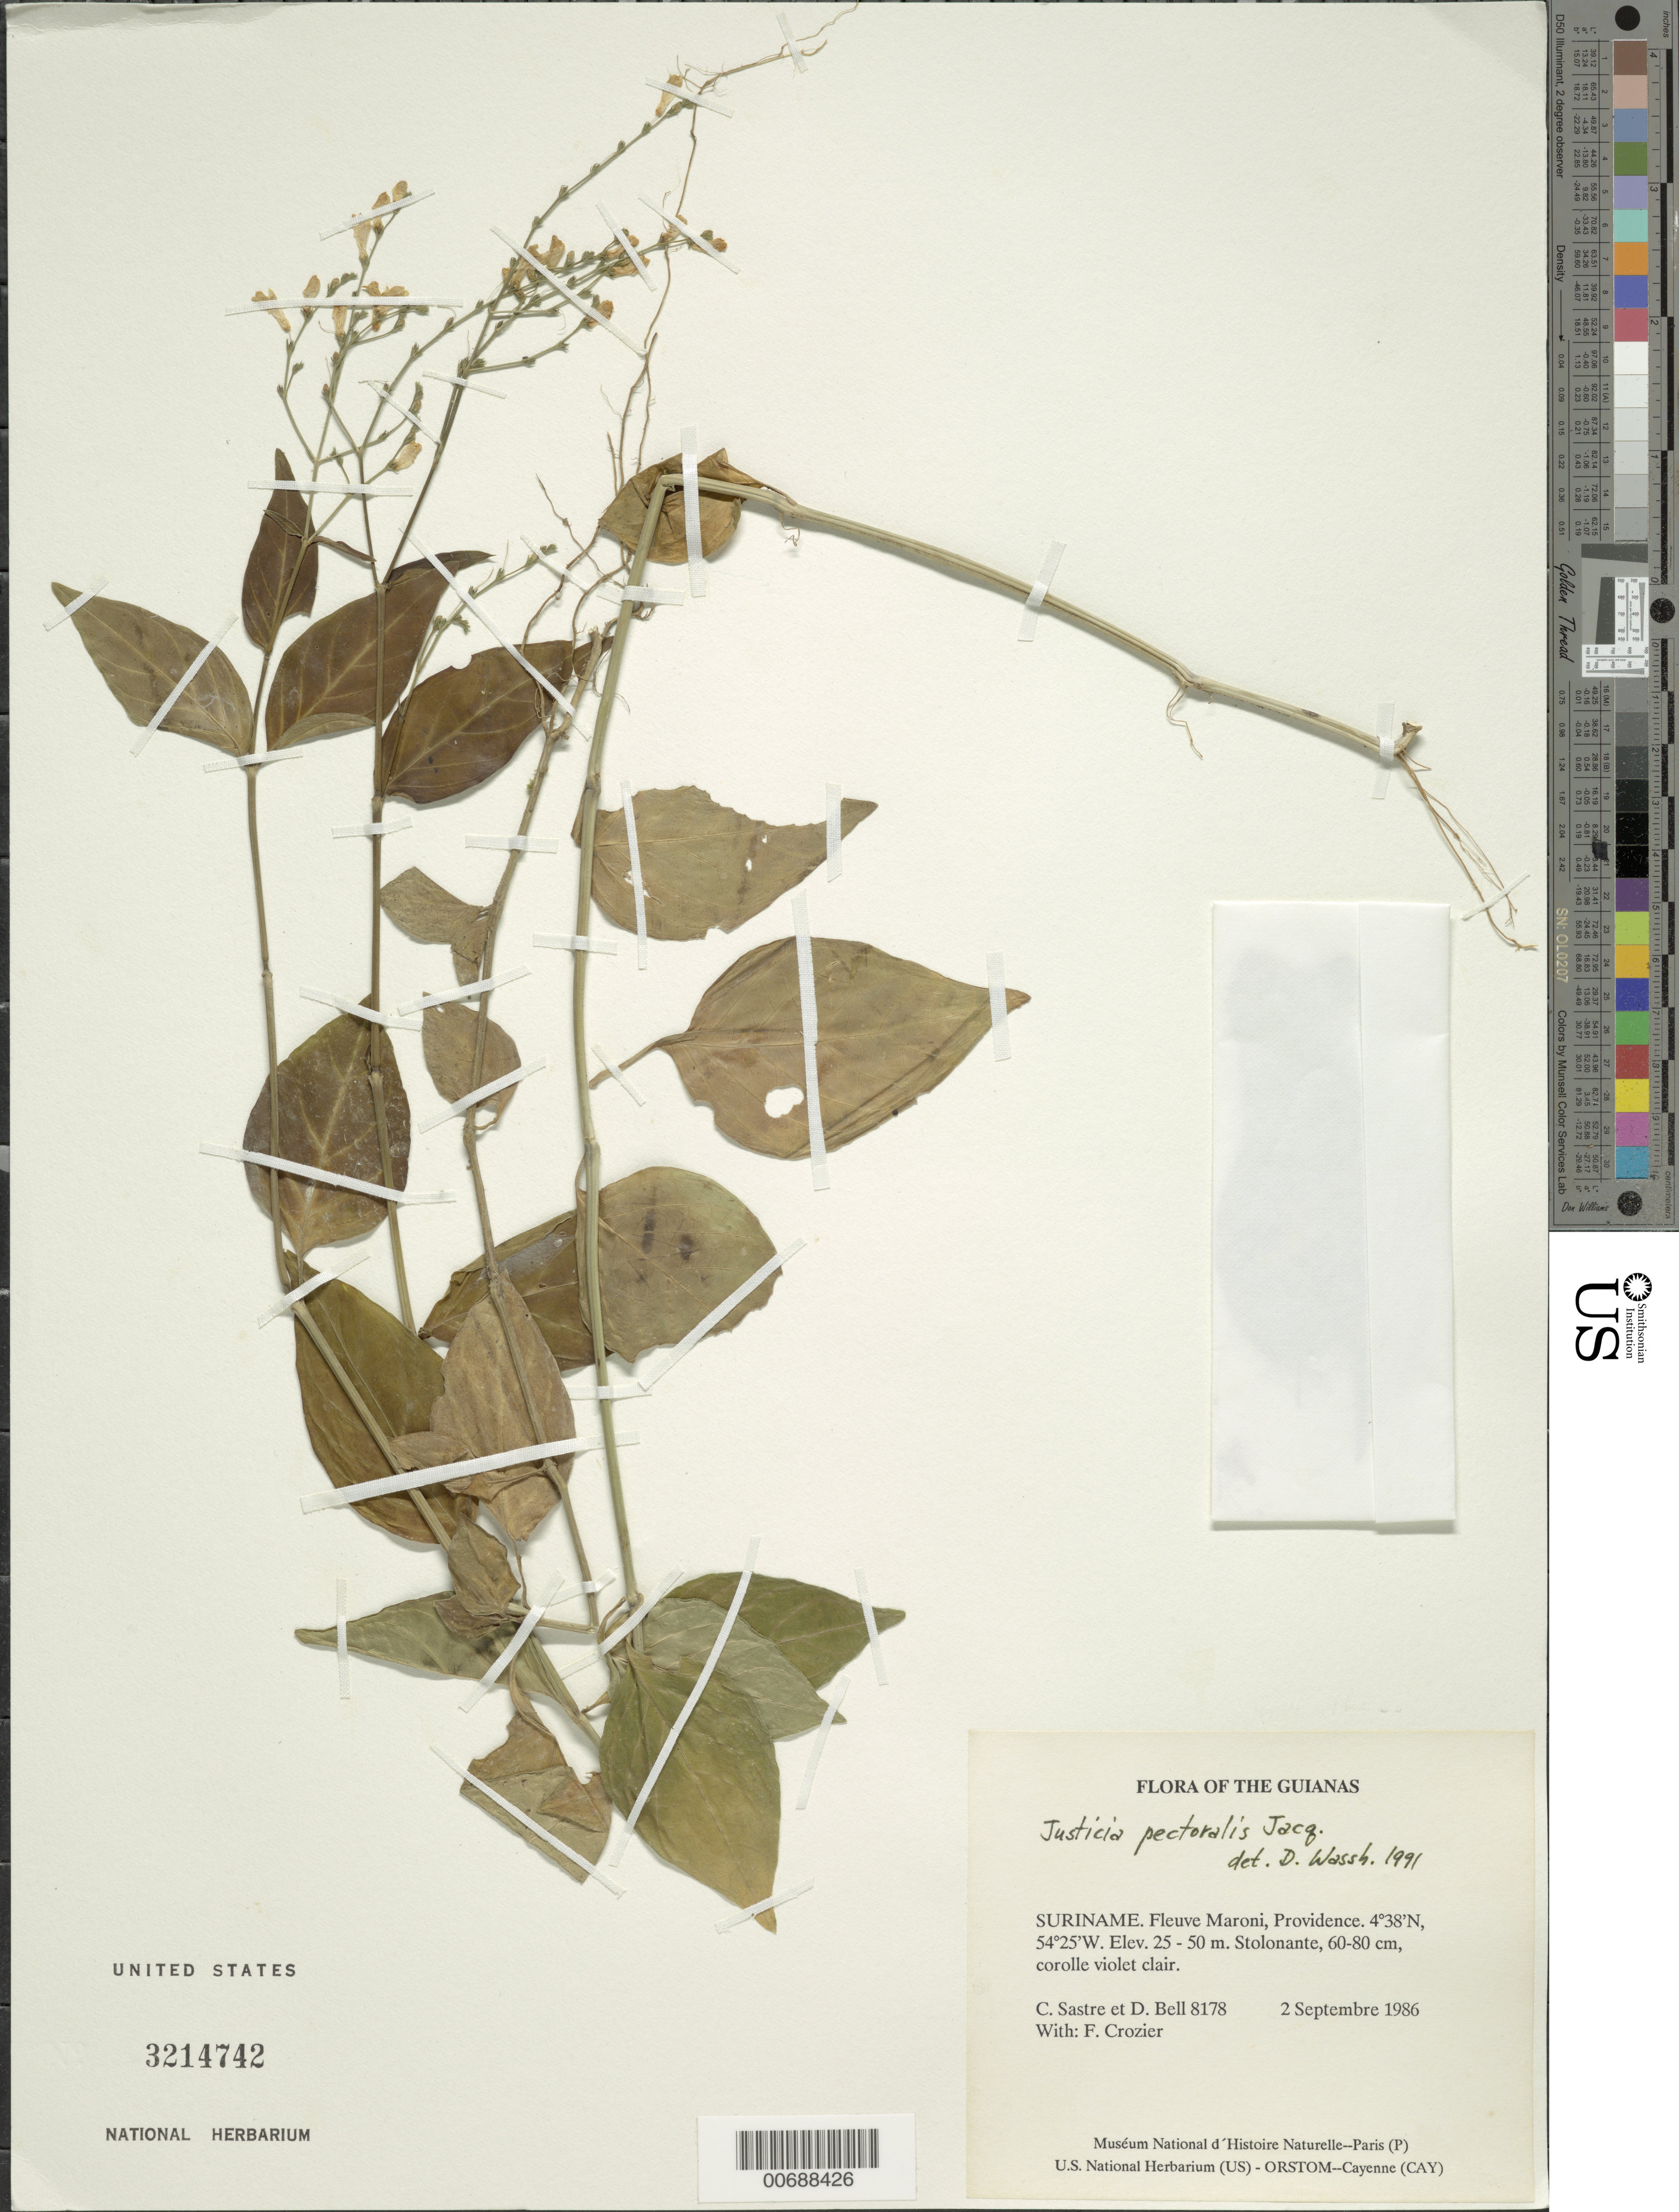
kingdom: Plantae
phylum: Tracheophyta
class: Magnoliopsida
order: Lamiales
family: Acanthaceae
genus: Justicia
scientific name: Justicia pectoralis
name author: Jacq.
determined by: Wasshausen, Dieter C., (BOT), Smithsonian Institution - National Museum of Natural History (UNITED STATES)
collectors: C. H. L. Sastre, D. A. Bell & F. Crozier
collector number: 8178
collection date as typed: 2 September 1986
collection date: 1986-09-02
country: Suriname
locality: Fleuve Maroni, Providence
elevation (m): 25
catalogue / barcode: US 3214742